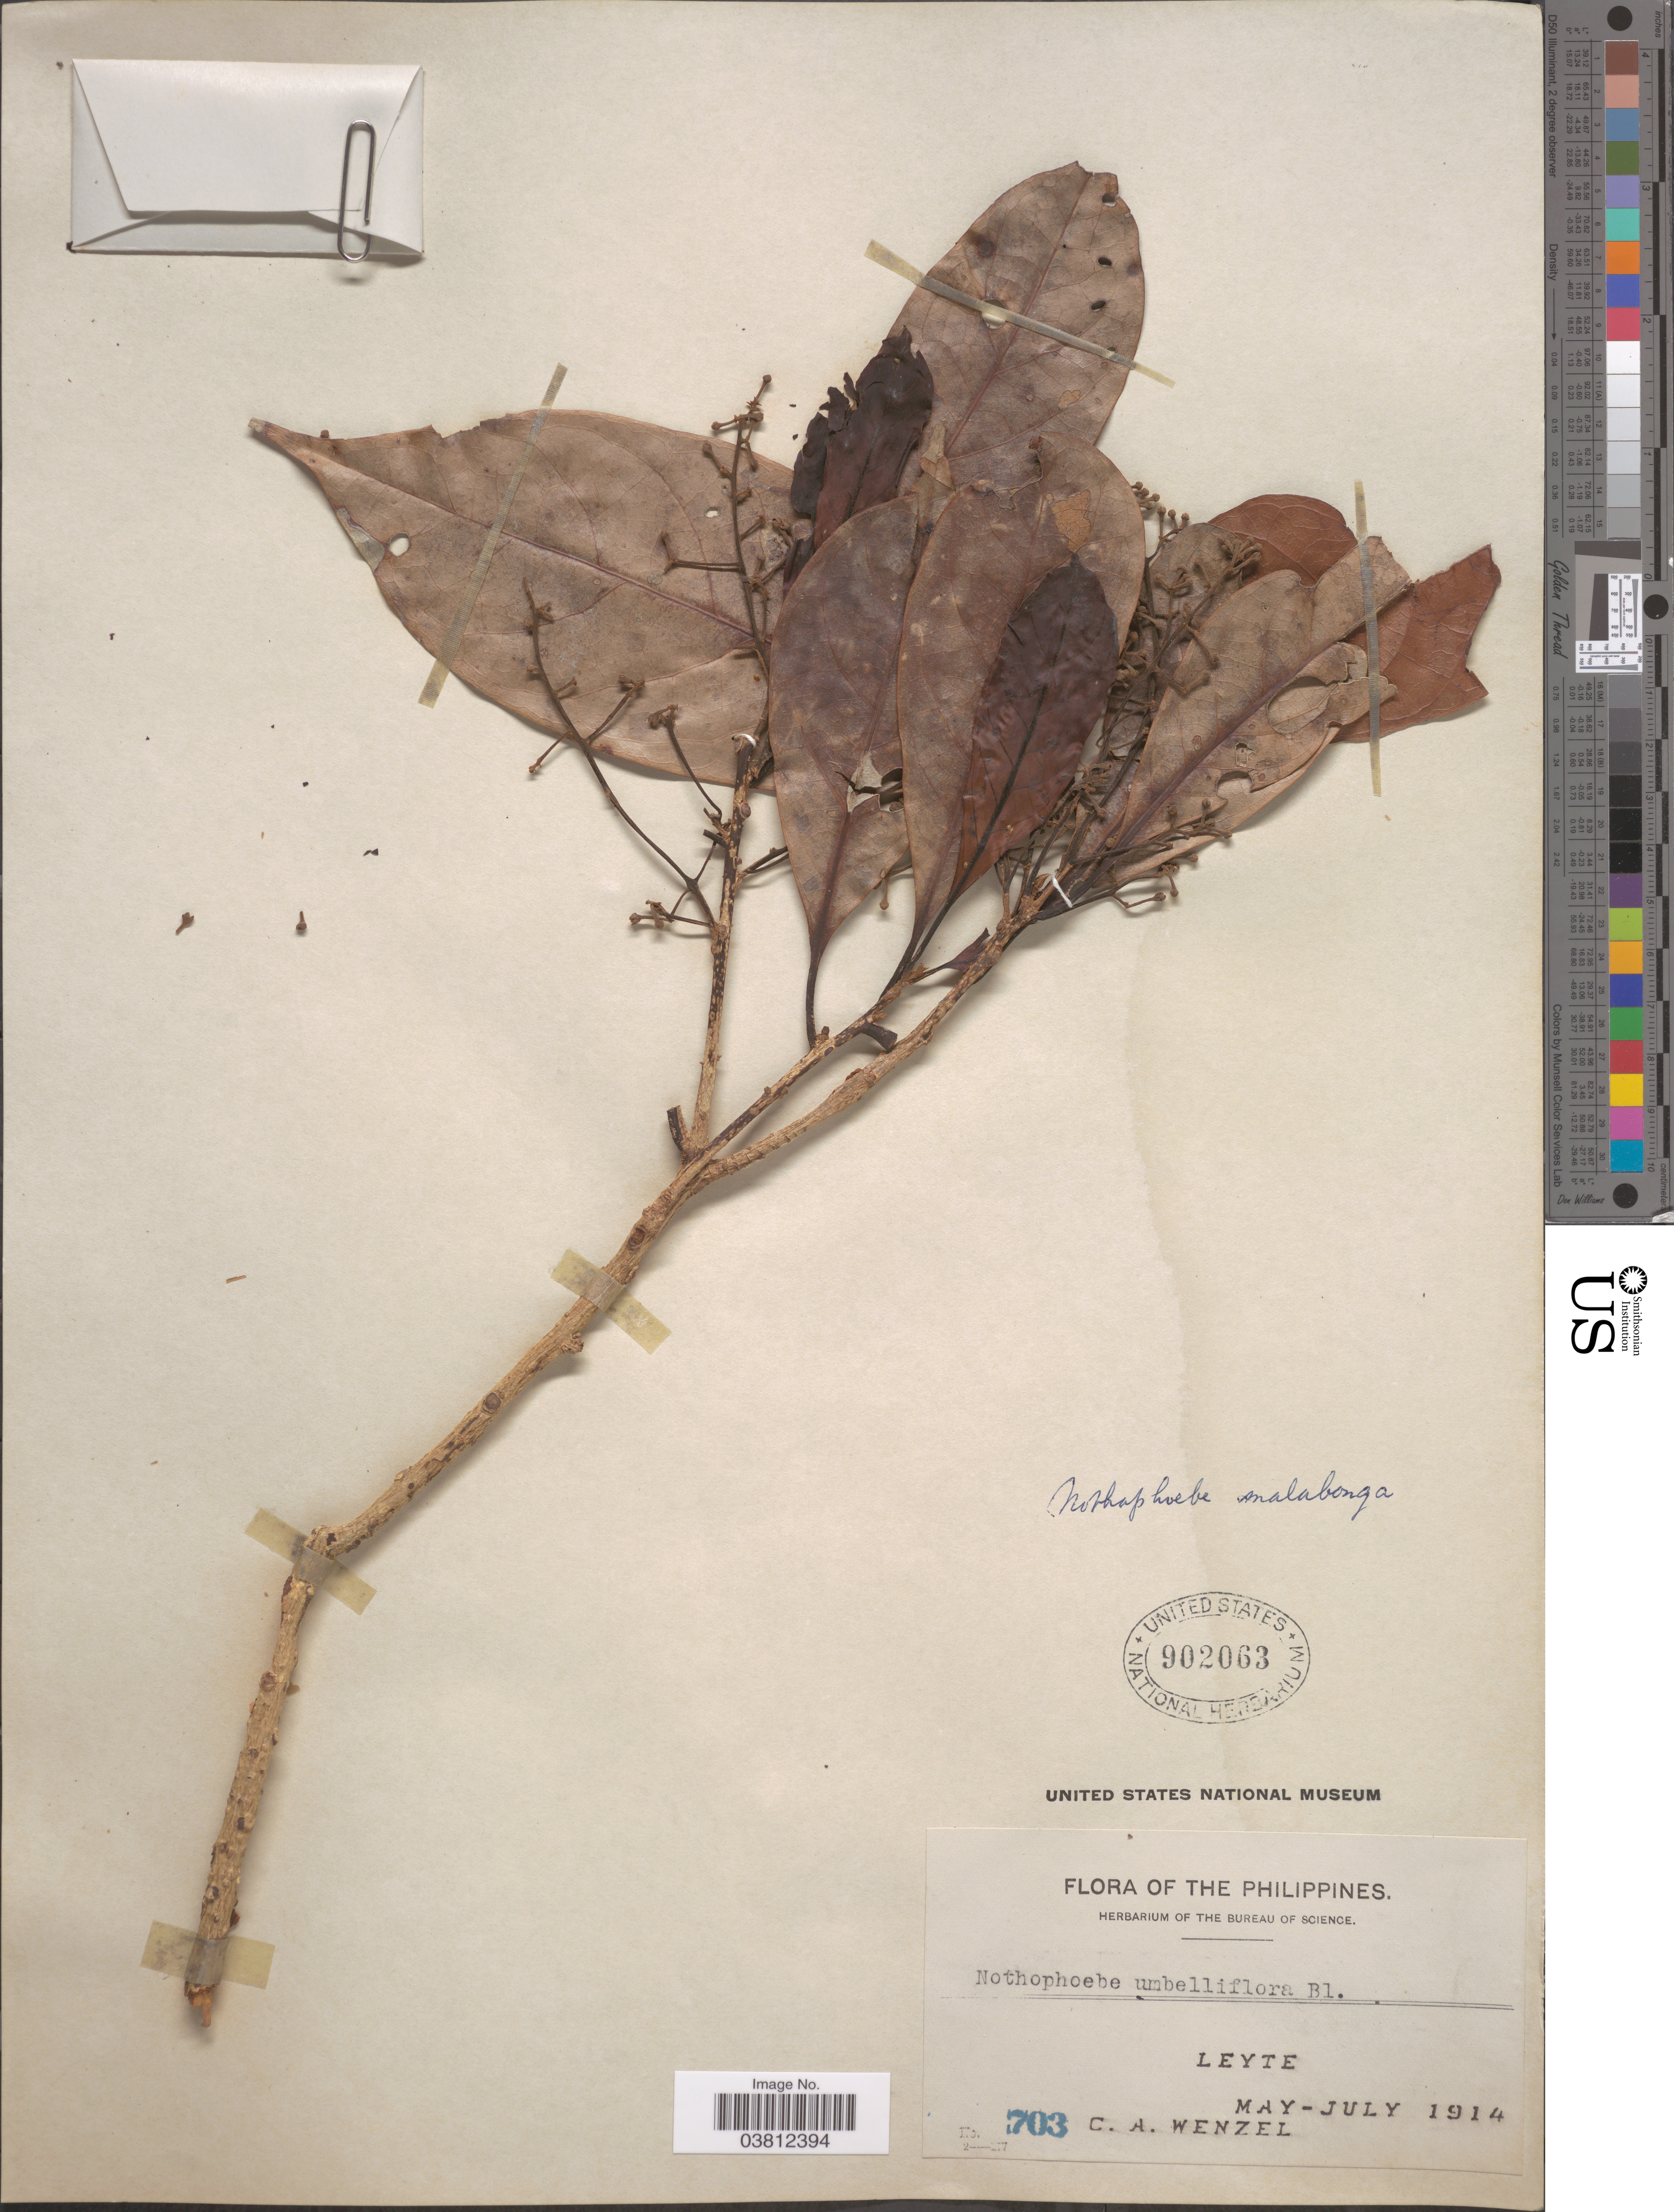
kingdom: Plantae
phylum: Tracheophyta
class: Magnoliopsida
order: Laurales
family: Lauraceae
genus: Nothaphoebe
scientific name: Nothaphoebe malabonga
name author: (Blanco) Merr.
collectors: C. Wenzel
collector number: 703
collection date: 1914-05/1914-07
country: Philippines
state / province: Eastern Visayas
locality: Leyte.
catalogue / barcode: US 902063